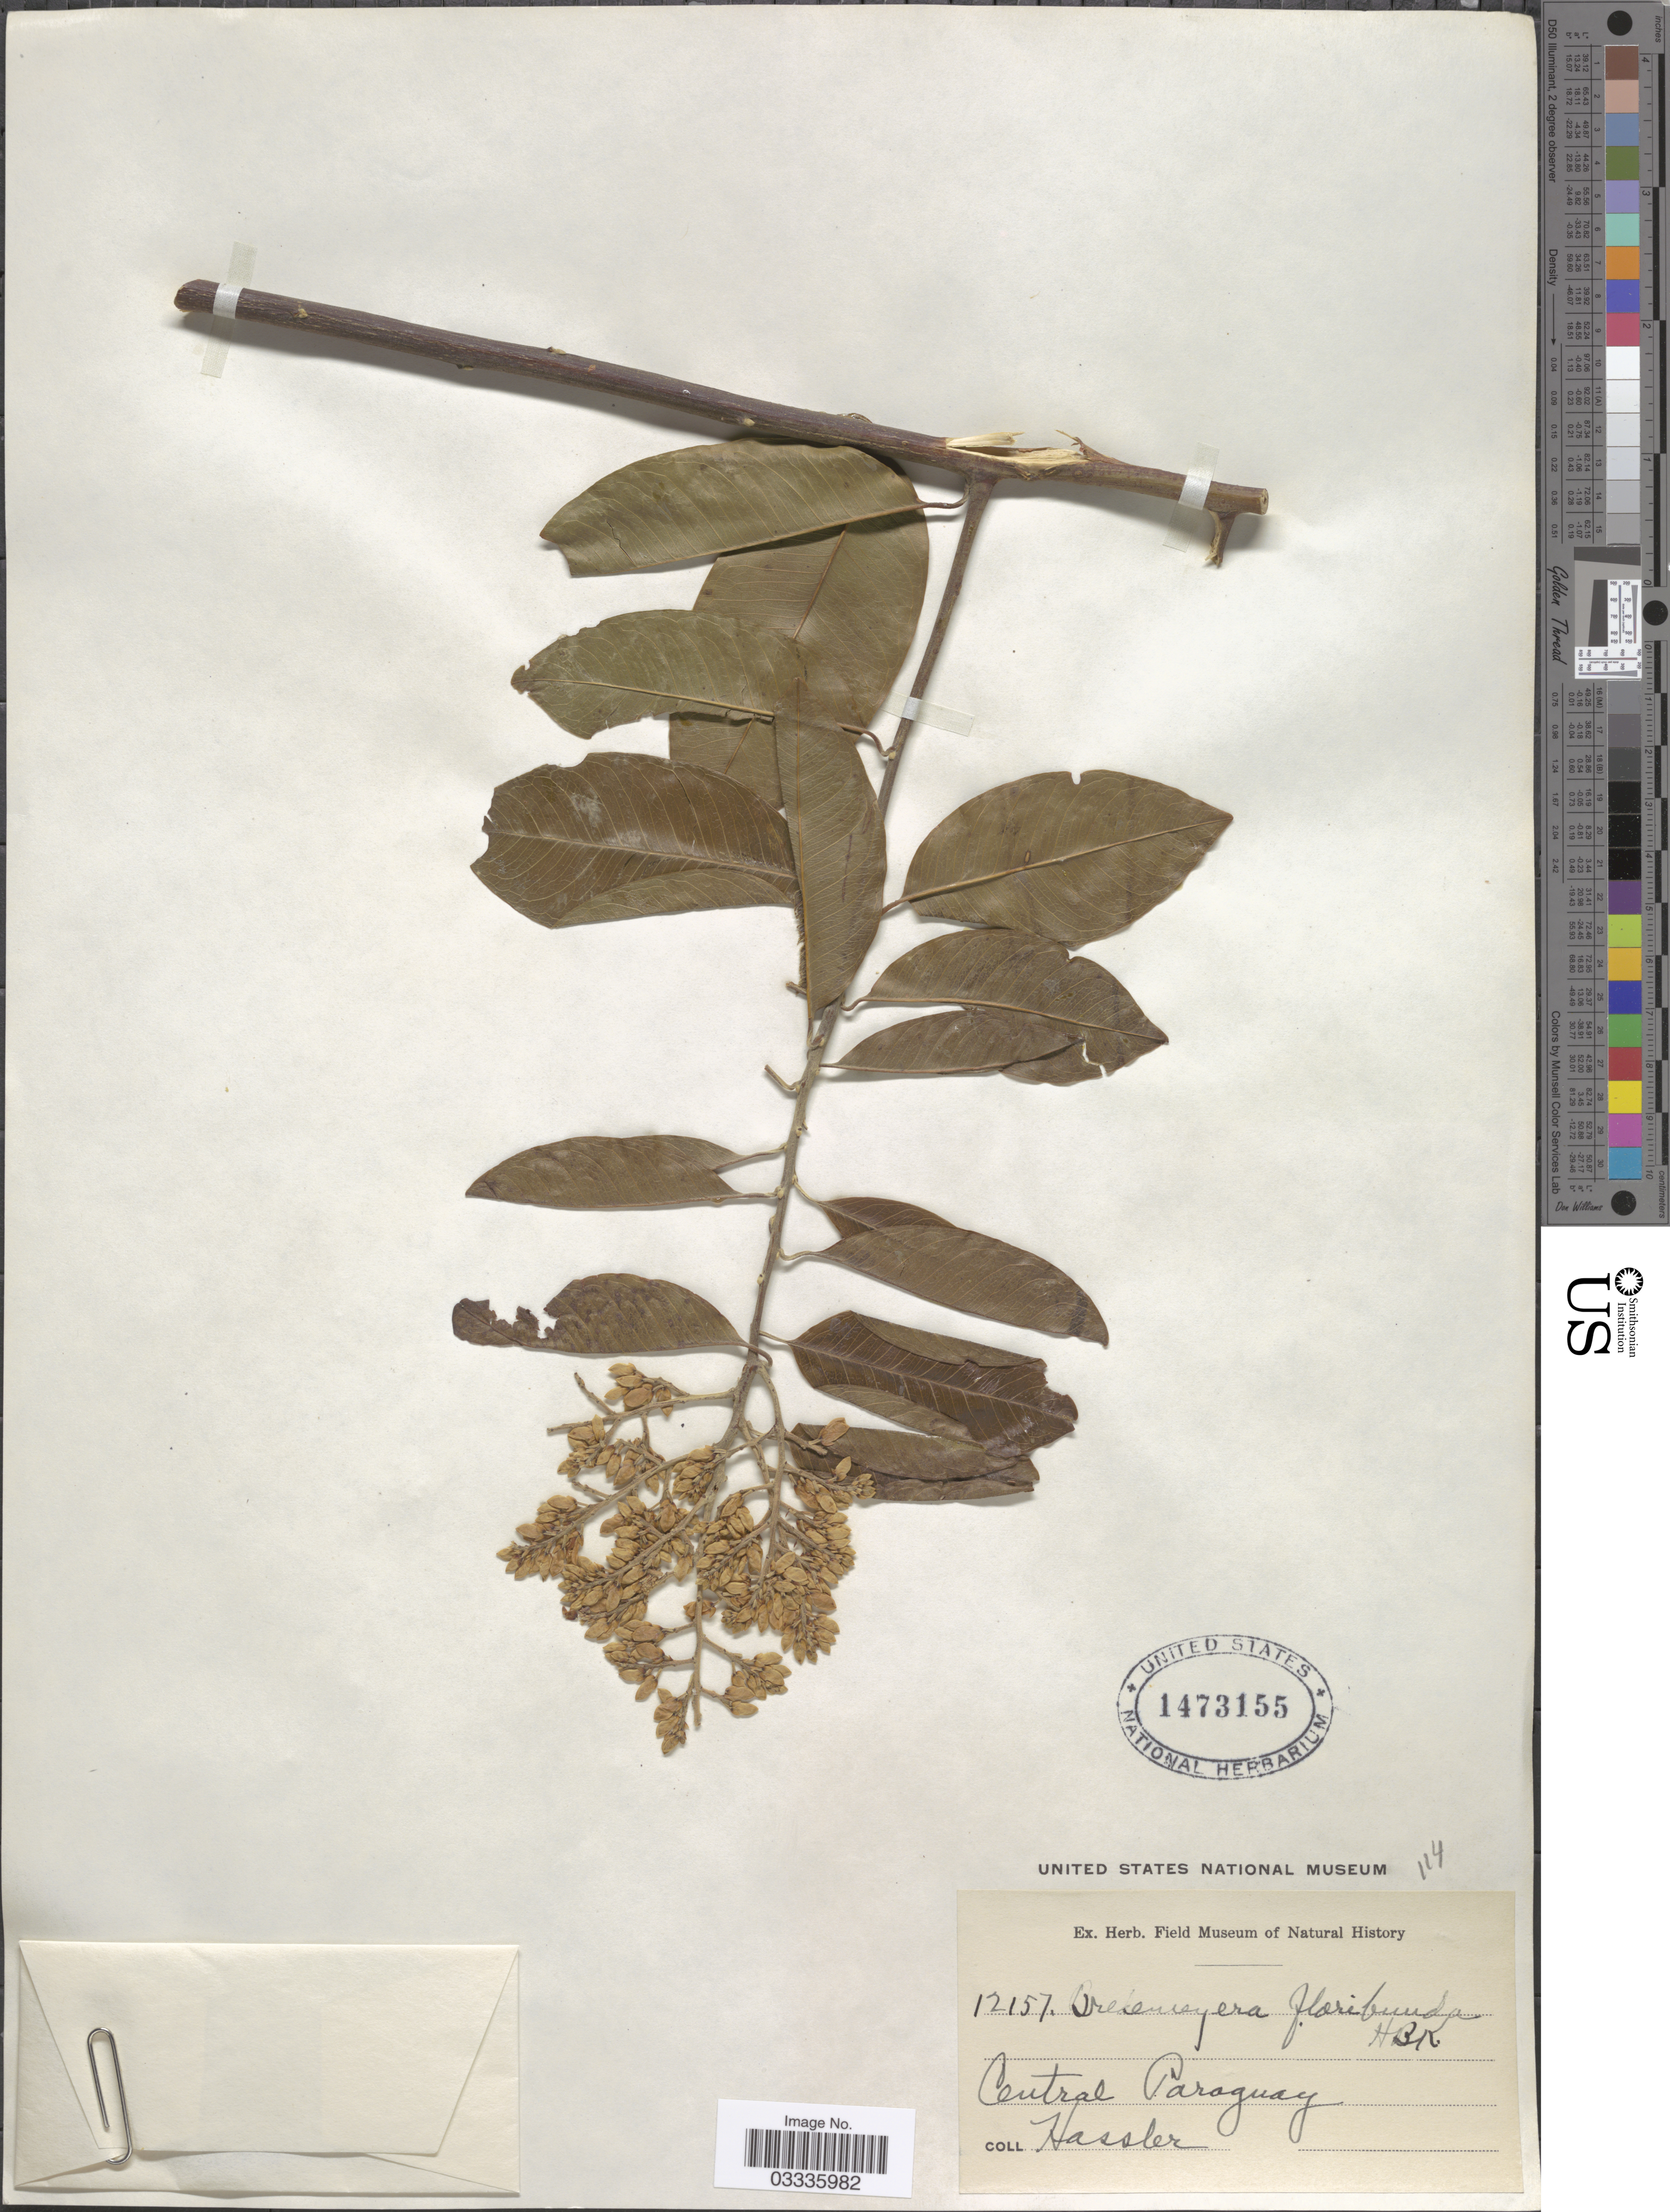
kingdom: Plantae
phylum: Tracheophyta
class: Magnoliopsida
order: Fabales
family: Polygalaceae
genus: Bredemeyera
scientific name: Bredemeyera floribunda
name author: Willd.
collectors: Hassler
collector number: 12157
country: Paraguay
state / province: Central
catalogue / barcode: US 1473155